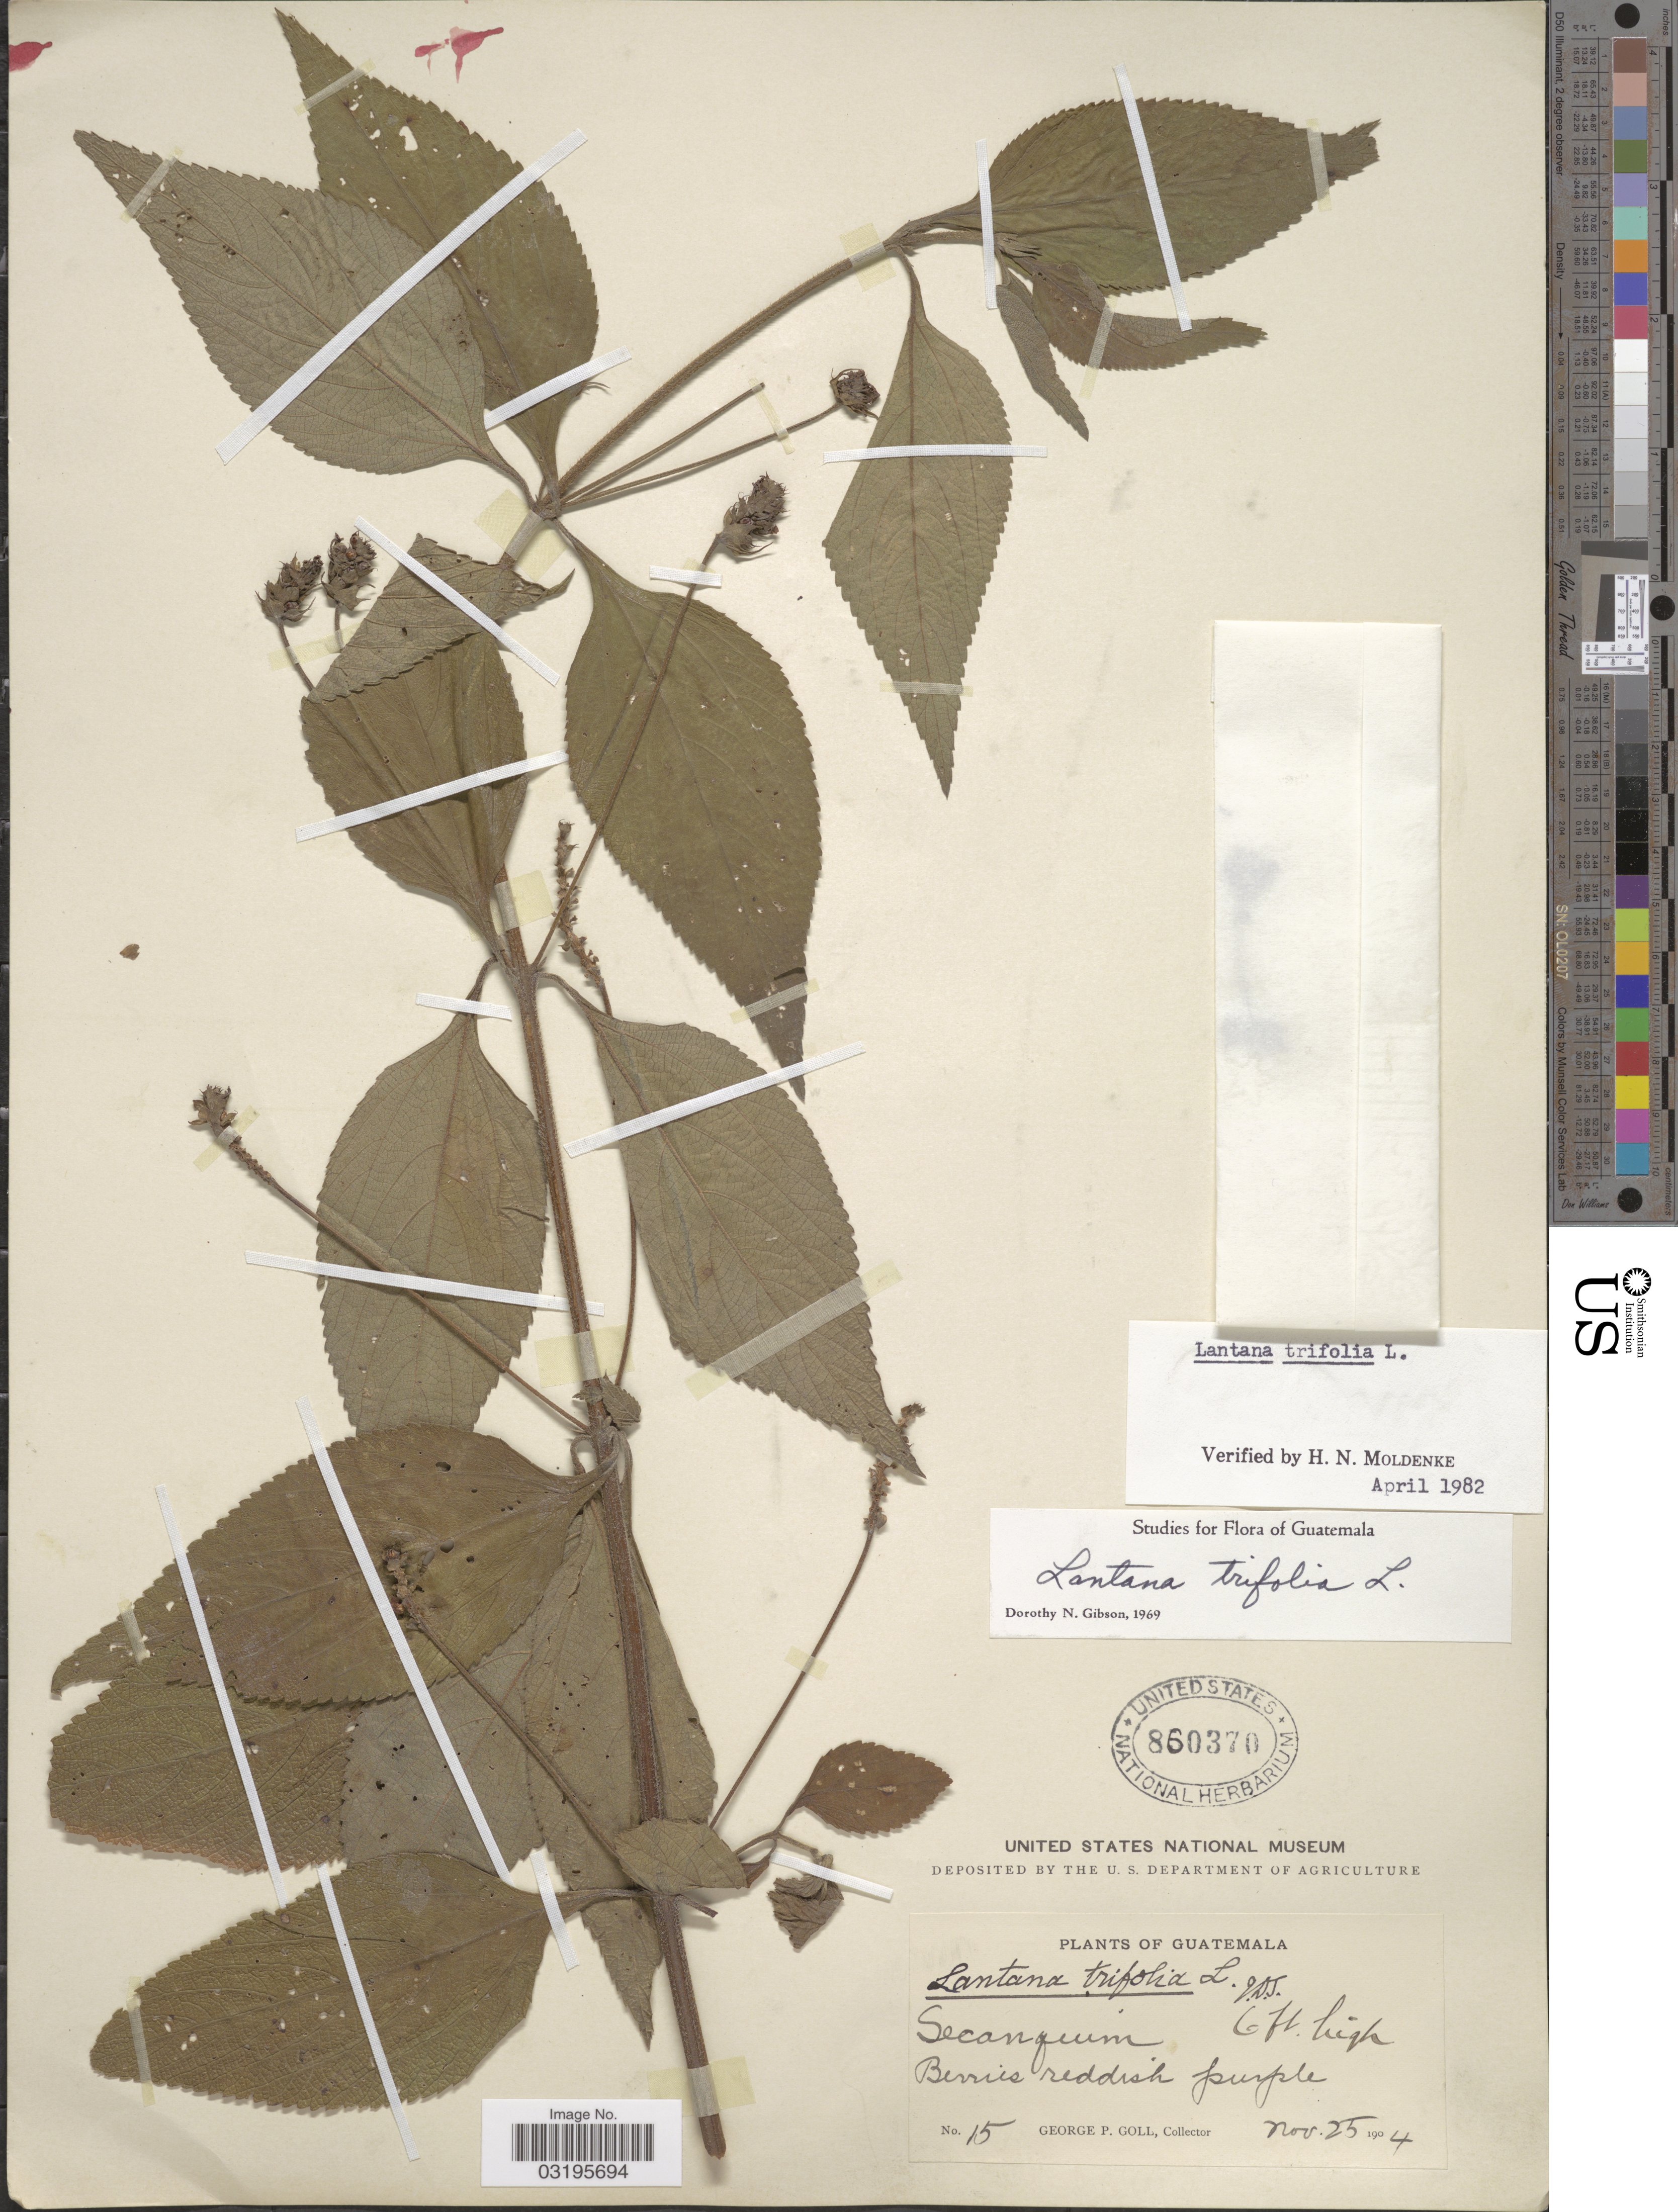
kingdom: Plantae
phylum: Tracheophyta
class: Magnoliopsida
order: Lamiales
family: Verbenaceae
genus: Lantana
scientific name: Lantana trifolia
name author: L.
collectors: G. P. Goll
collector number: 15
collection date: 1904-11-25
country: Guatemala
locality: Secanquim.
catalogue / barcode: US 860370